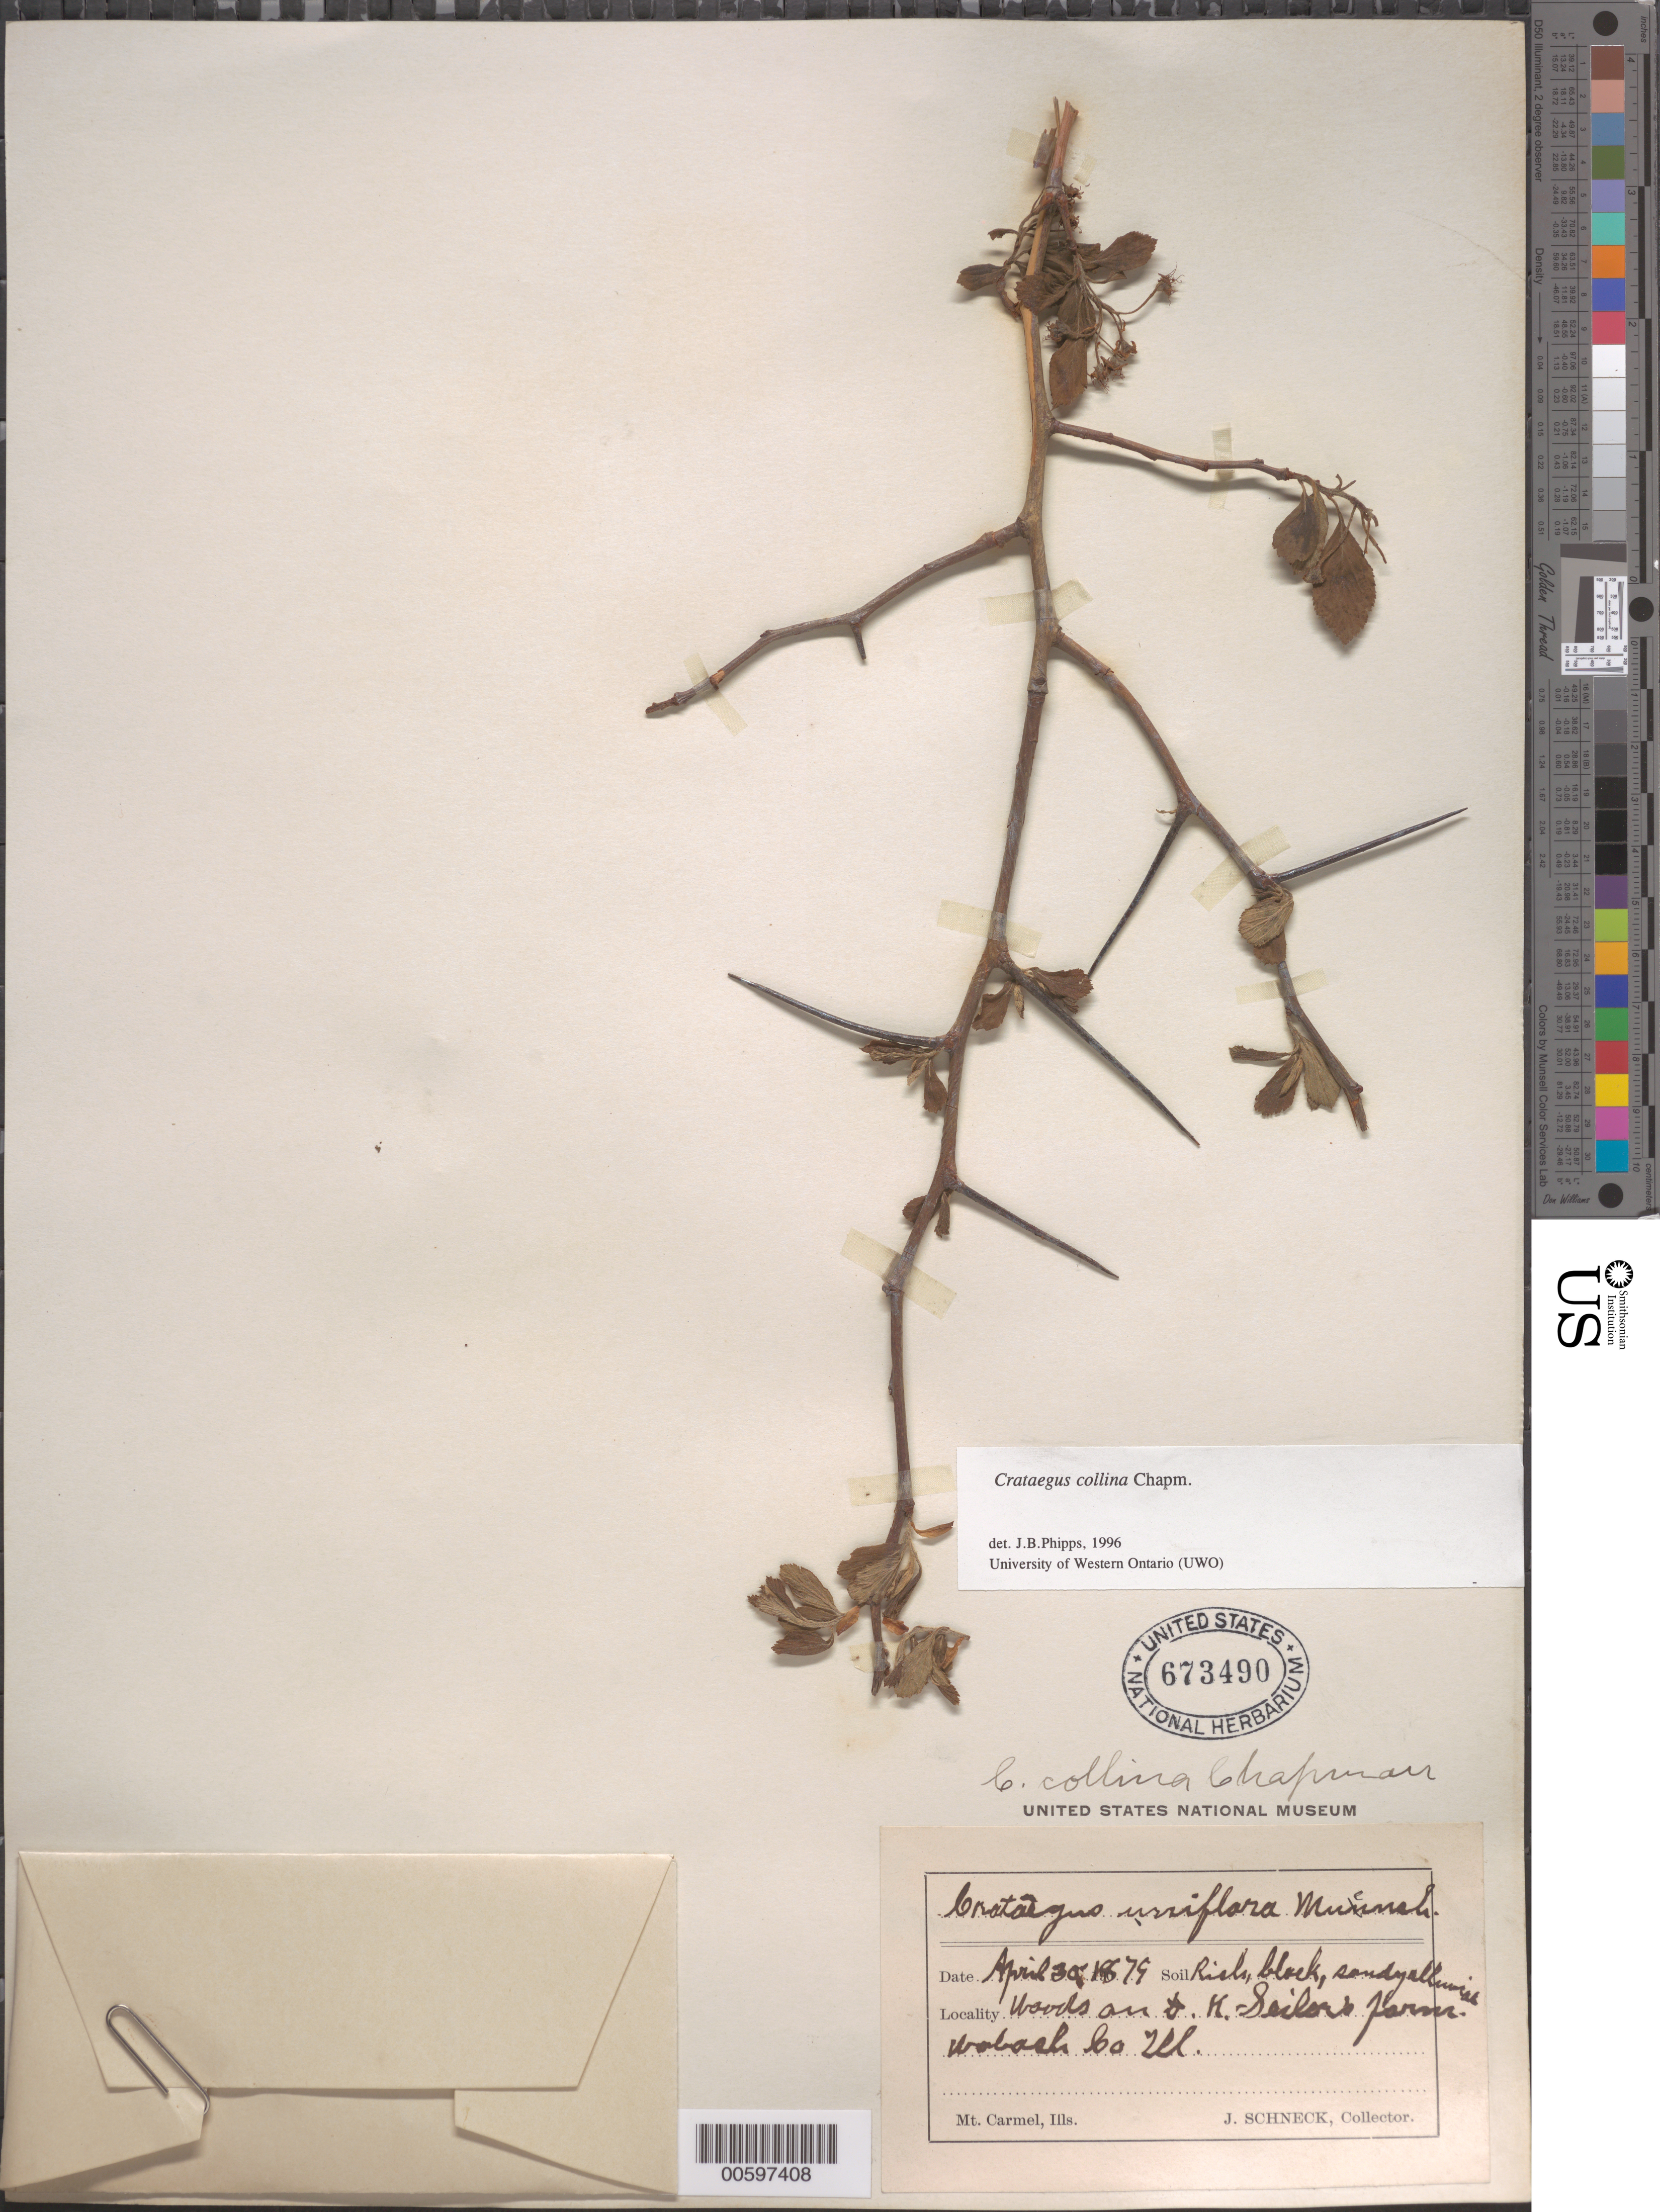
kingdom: Plantae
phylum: Tracheophyta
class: Magnoliopsida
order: Rosales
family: Rosaceae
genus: Crataegus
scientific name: Crataegus collina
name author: Chapm.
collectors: J. Schneck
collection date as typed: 30 Apr 1879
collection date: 1879-04-30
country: United States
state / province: Illinois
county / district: Wabash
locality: Woods and K. Seiber's farm, Mt. Carmel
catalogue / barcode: US 673490